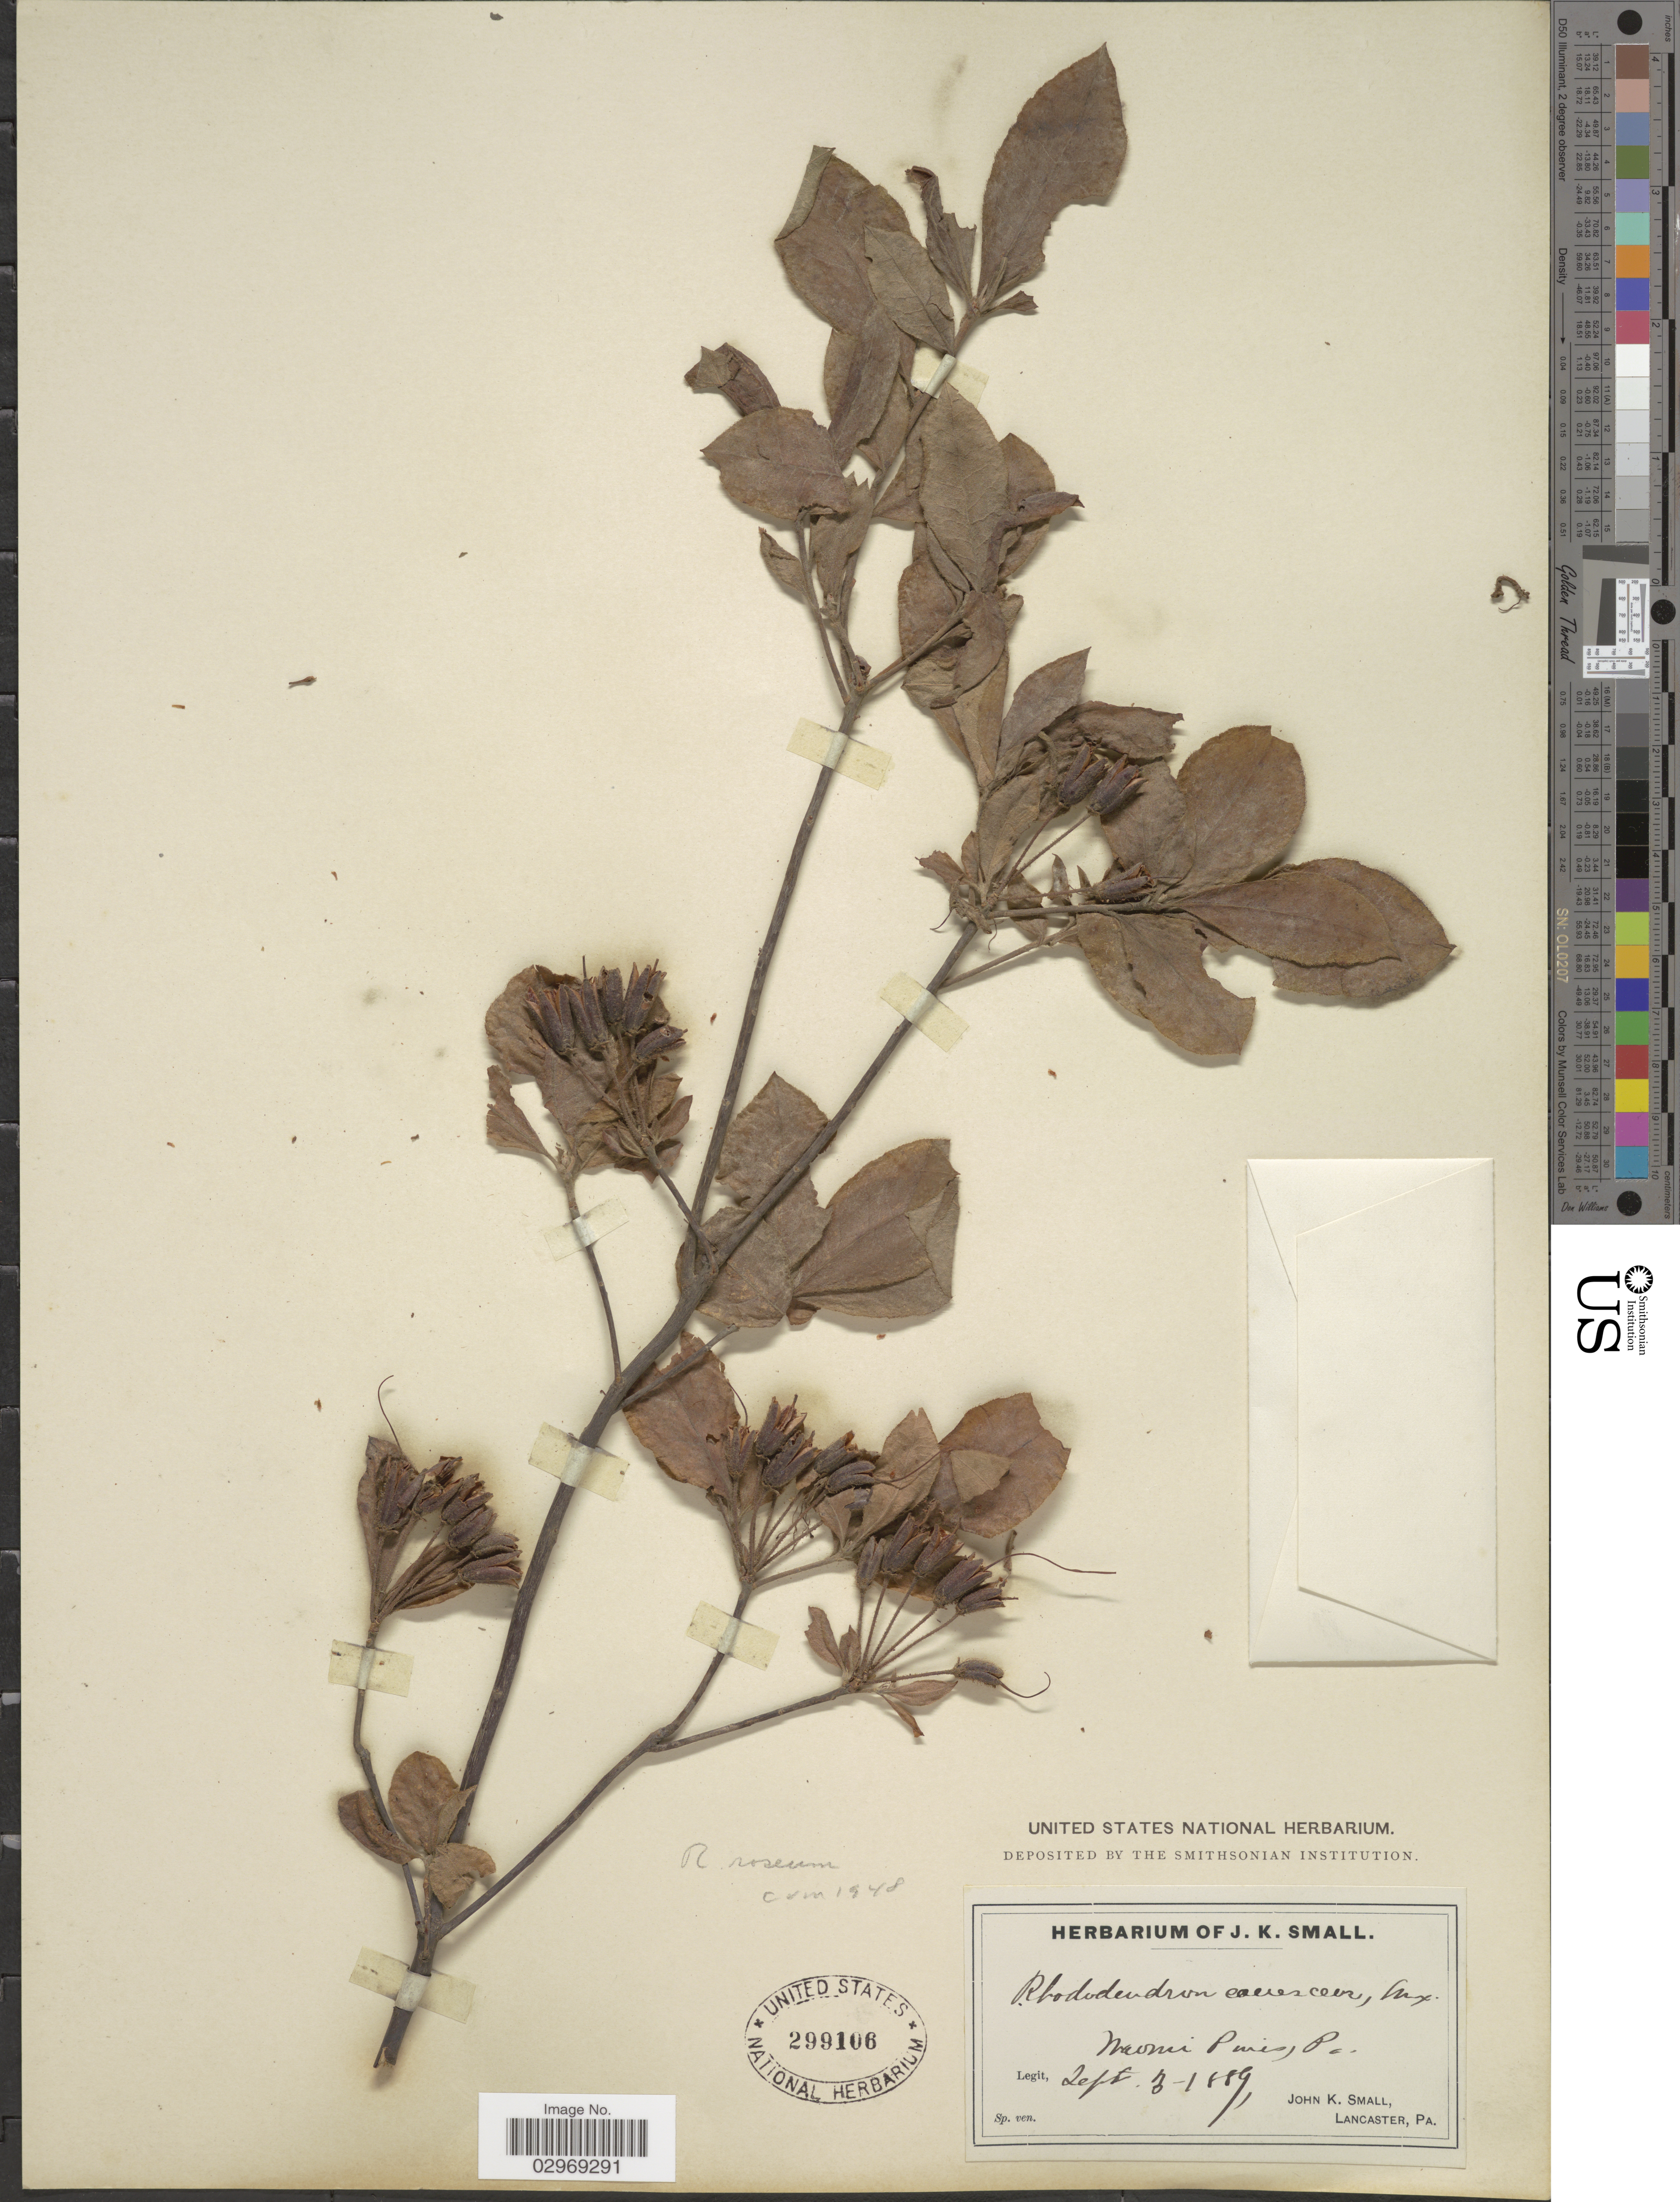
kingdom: Plantae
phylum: Tracheophyta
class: Magnoliopsida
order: Ericales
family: Ericaceae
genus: Rhododendron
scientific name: Rhododendron roseum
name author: (Loisel.) Rehder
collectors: J. K. Small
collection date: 1889-09-03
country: United States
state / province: Pennsylvania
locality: Naomi Pines.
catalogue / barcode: US 299106